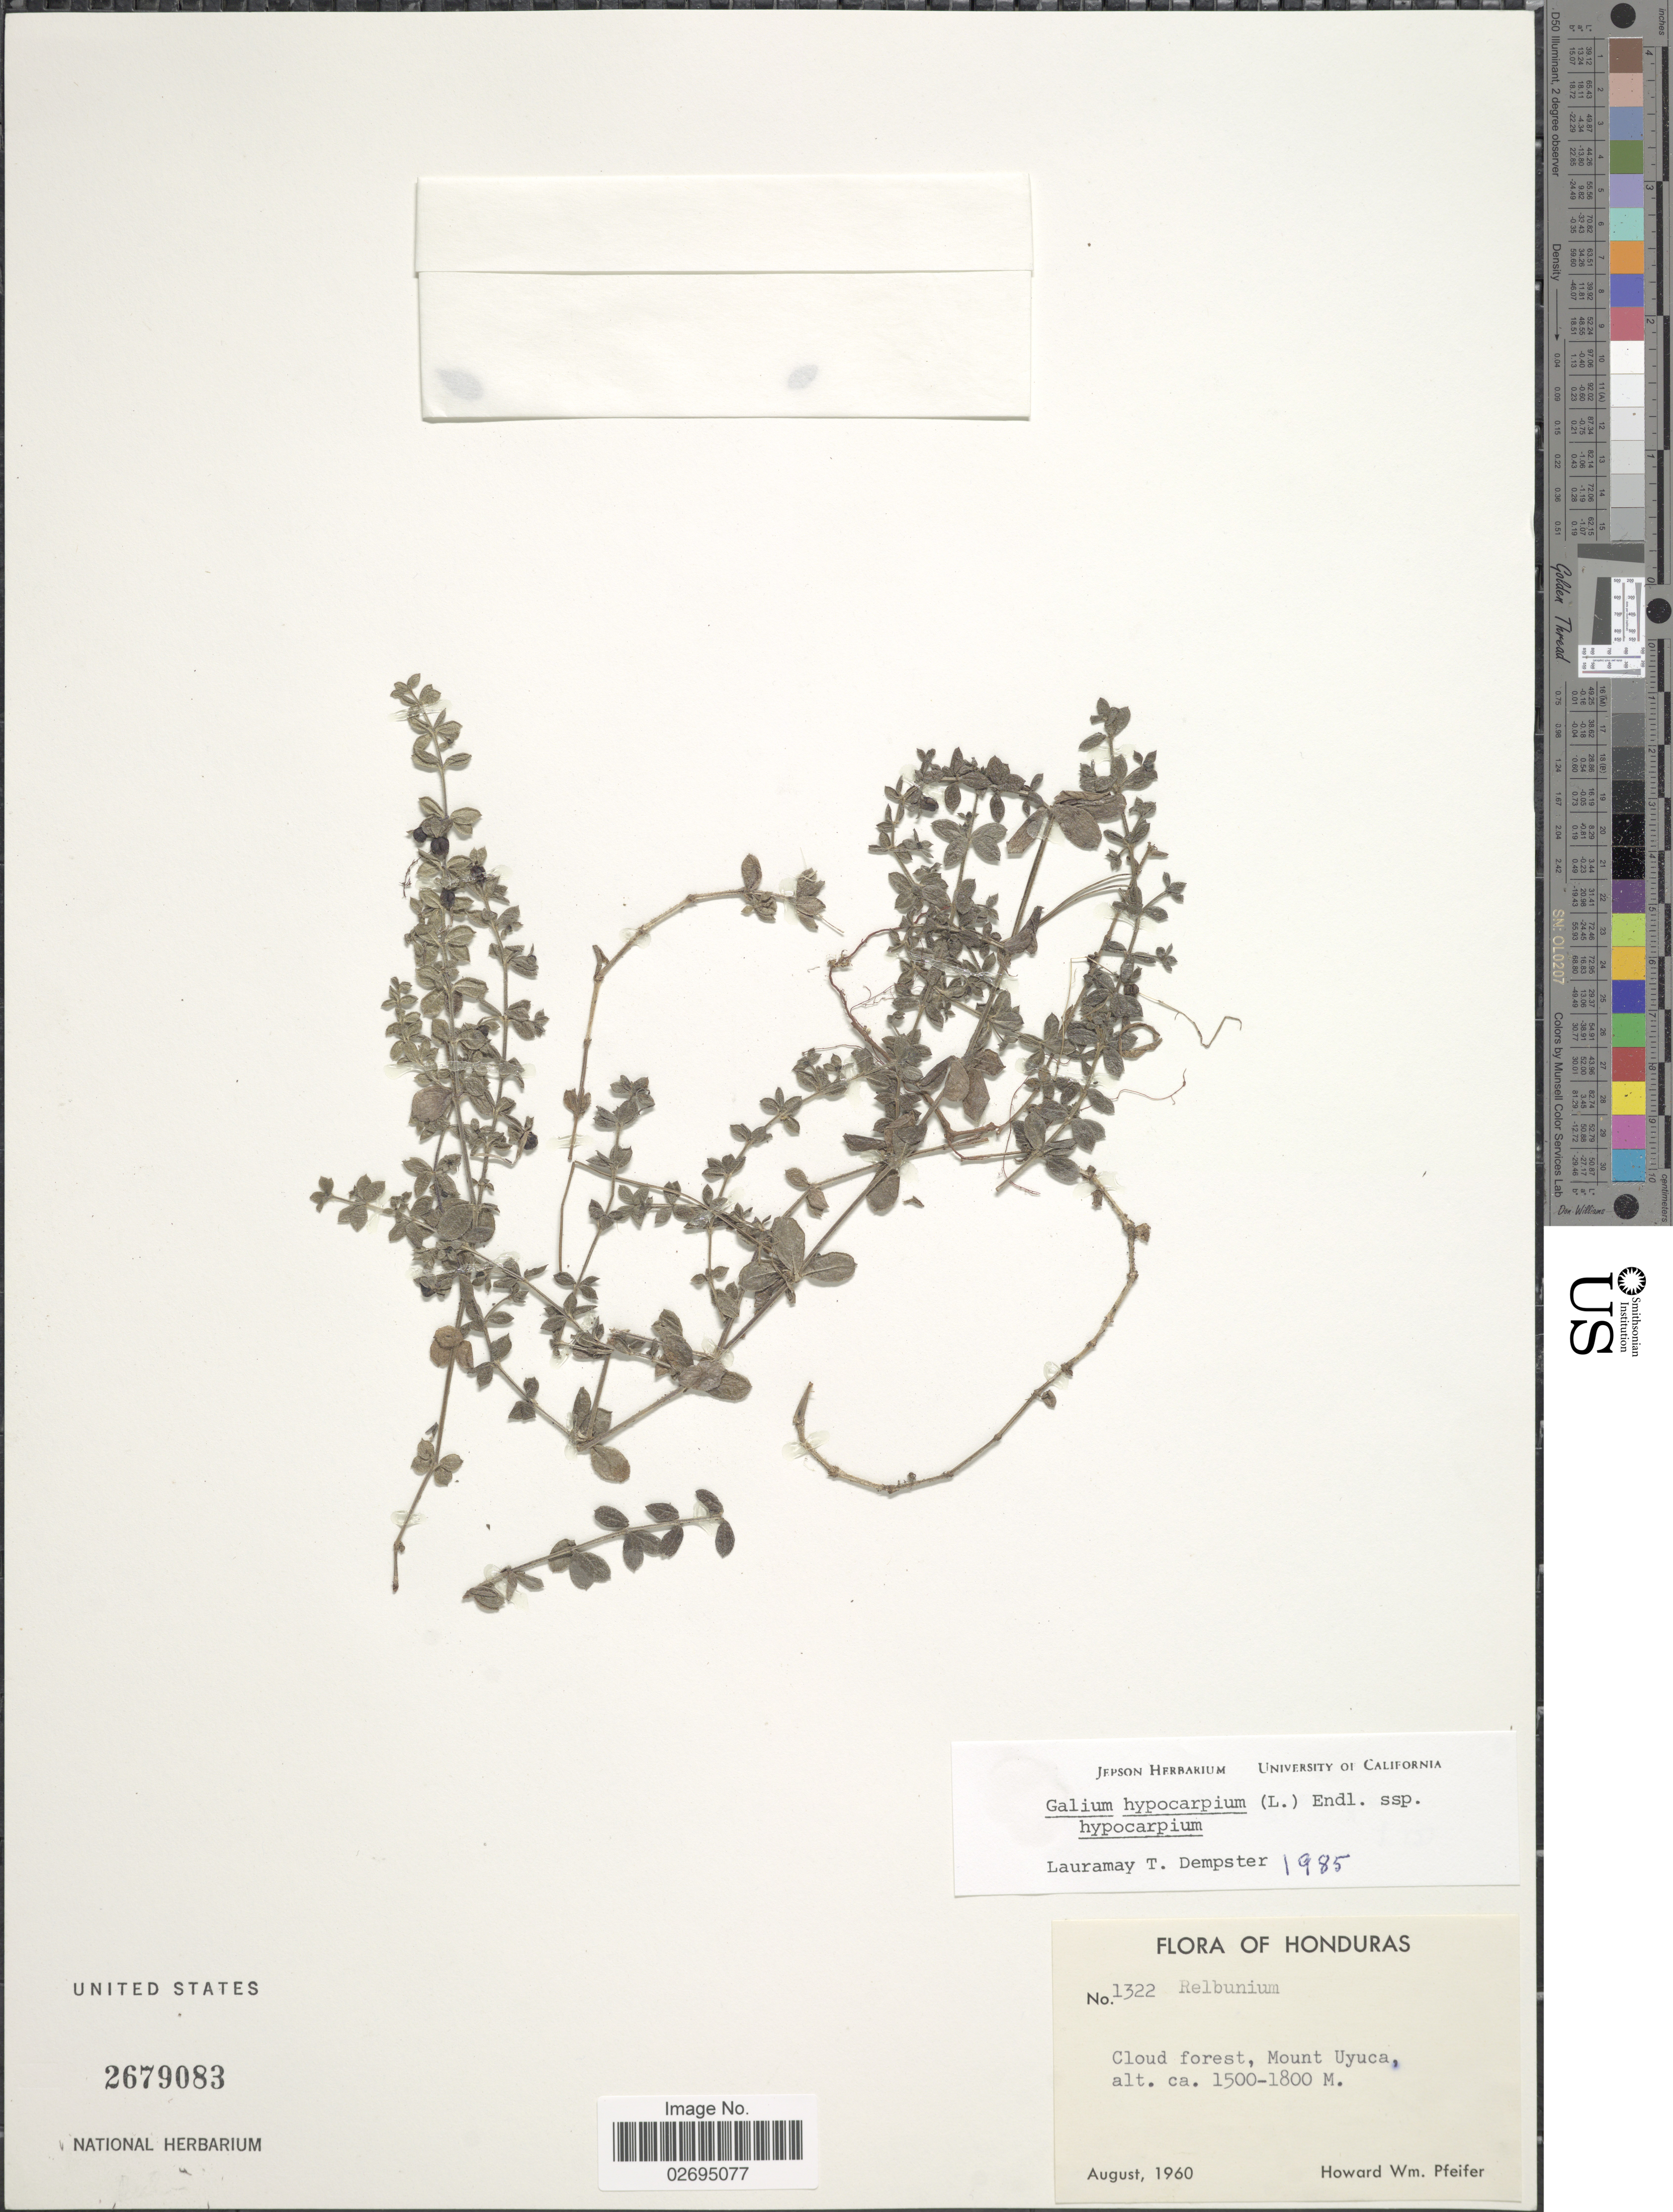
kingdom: Plantae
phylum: Tracheophyta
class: Magnoliopsida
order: Gentianales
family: Rubiaceae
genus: Galium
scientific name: Galium hypocarpium subsp. hypocarpium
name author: (L.) Endl. ex Griseb.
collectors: H. W. Pfeifer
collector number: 1322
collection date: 1960-08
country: Honduras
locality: Mount Uyuca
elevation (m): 1500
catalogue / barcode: US 2679083